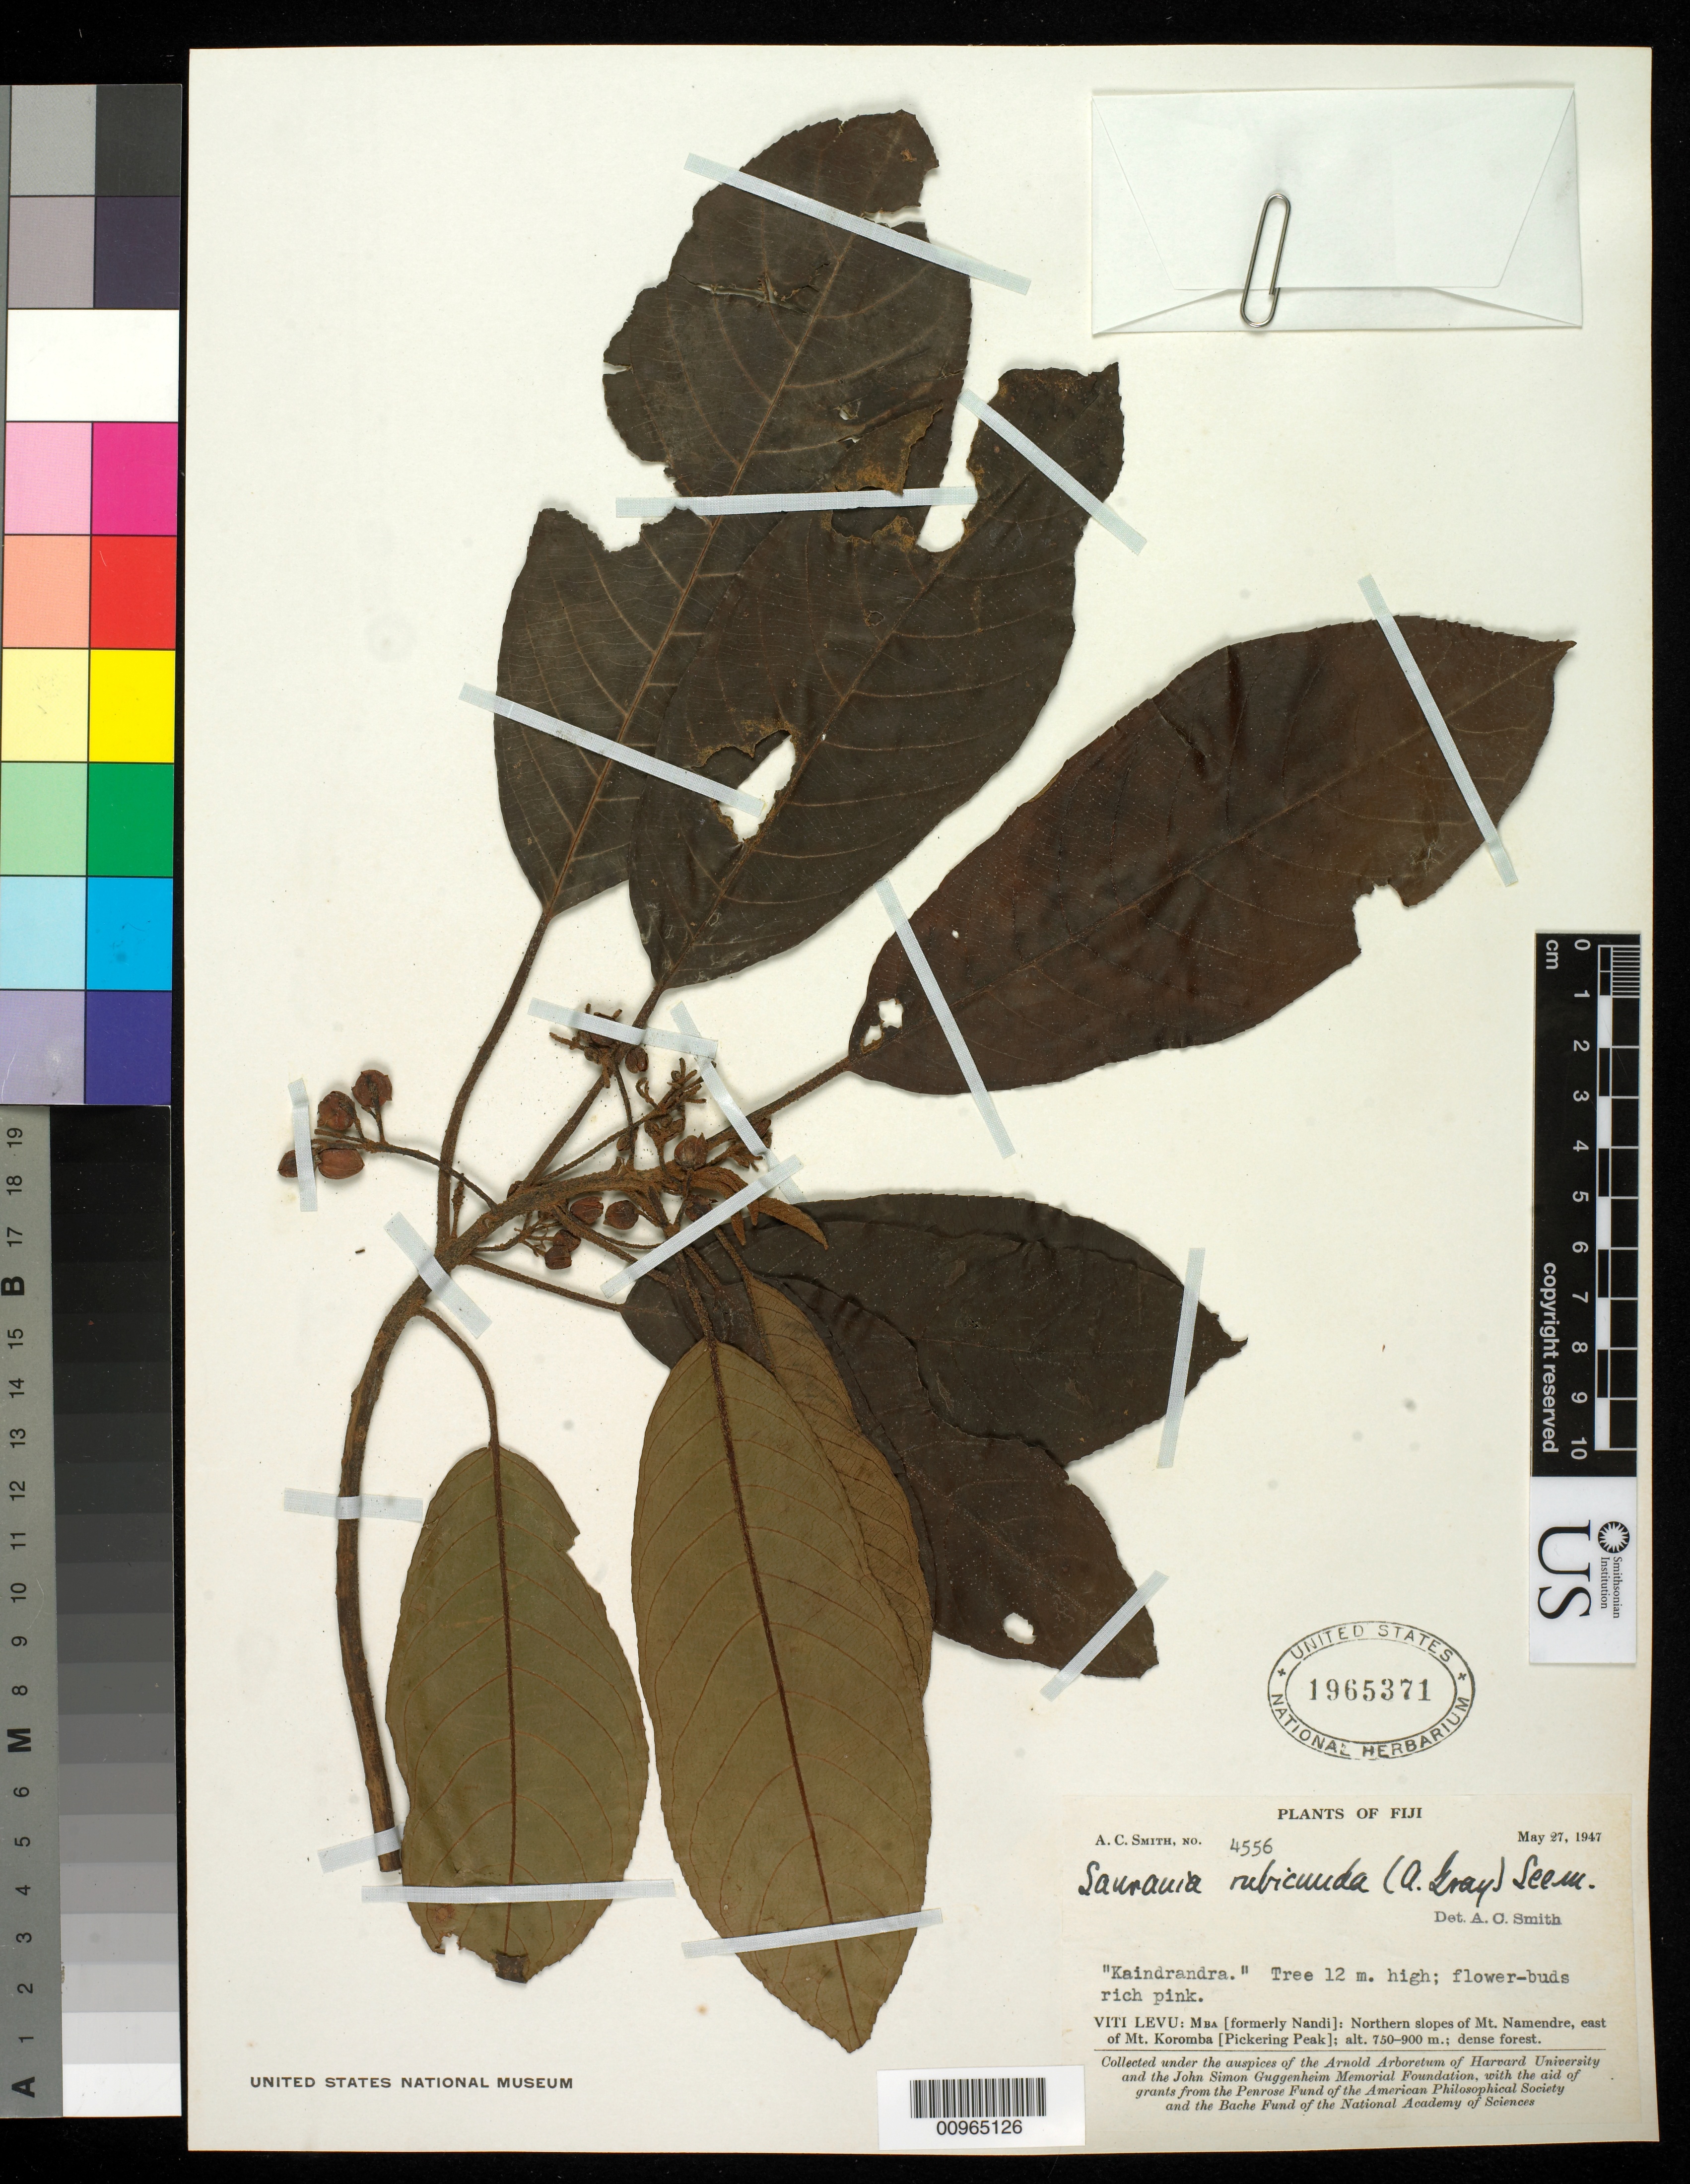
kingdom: Plantae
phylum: Tracheophyta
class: Magnoliopsida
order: Ericales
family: Actinidiaceae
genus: Saurauia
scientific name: Saurauia rubicunda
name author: Seem.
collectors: C. A. Smith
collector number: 4556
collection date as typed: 27 May 1947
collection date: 1947-05-27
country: Fiji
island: Viti Levu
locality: Northern slopes of Mt. Namendre, east of Mt. Koromba (Pickering Peak)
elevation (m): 750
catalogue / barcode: US 1965371